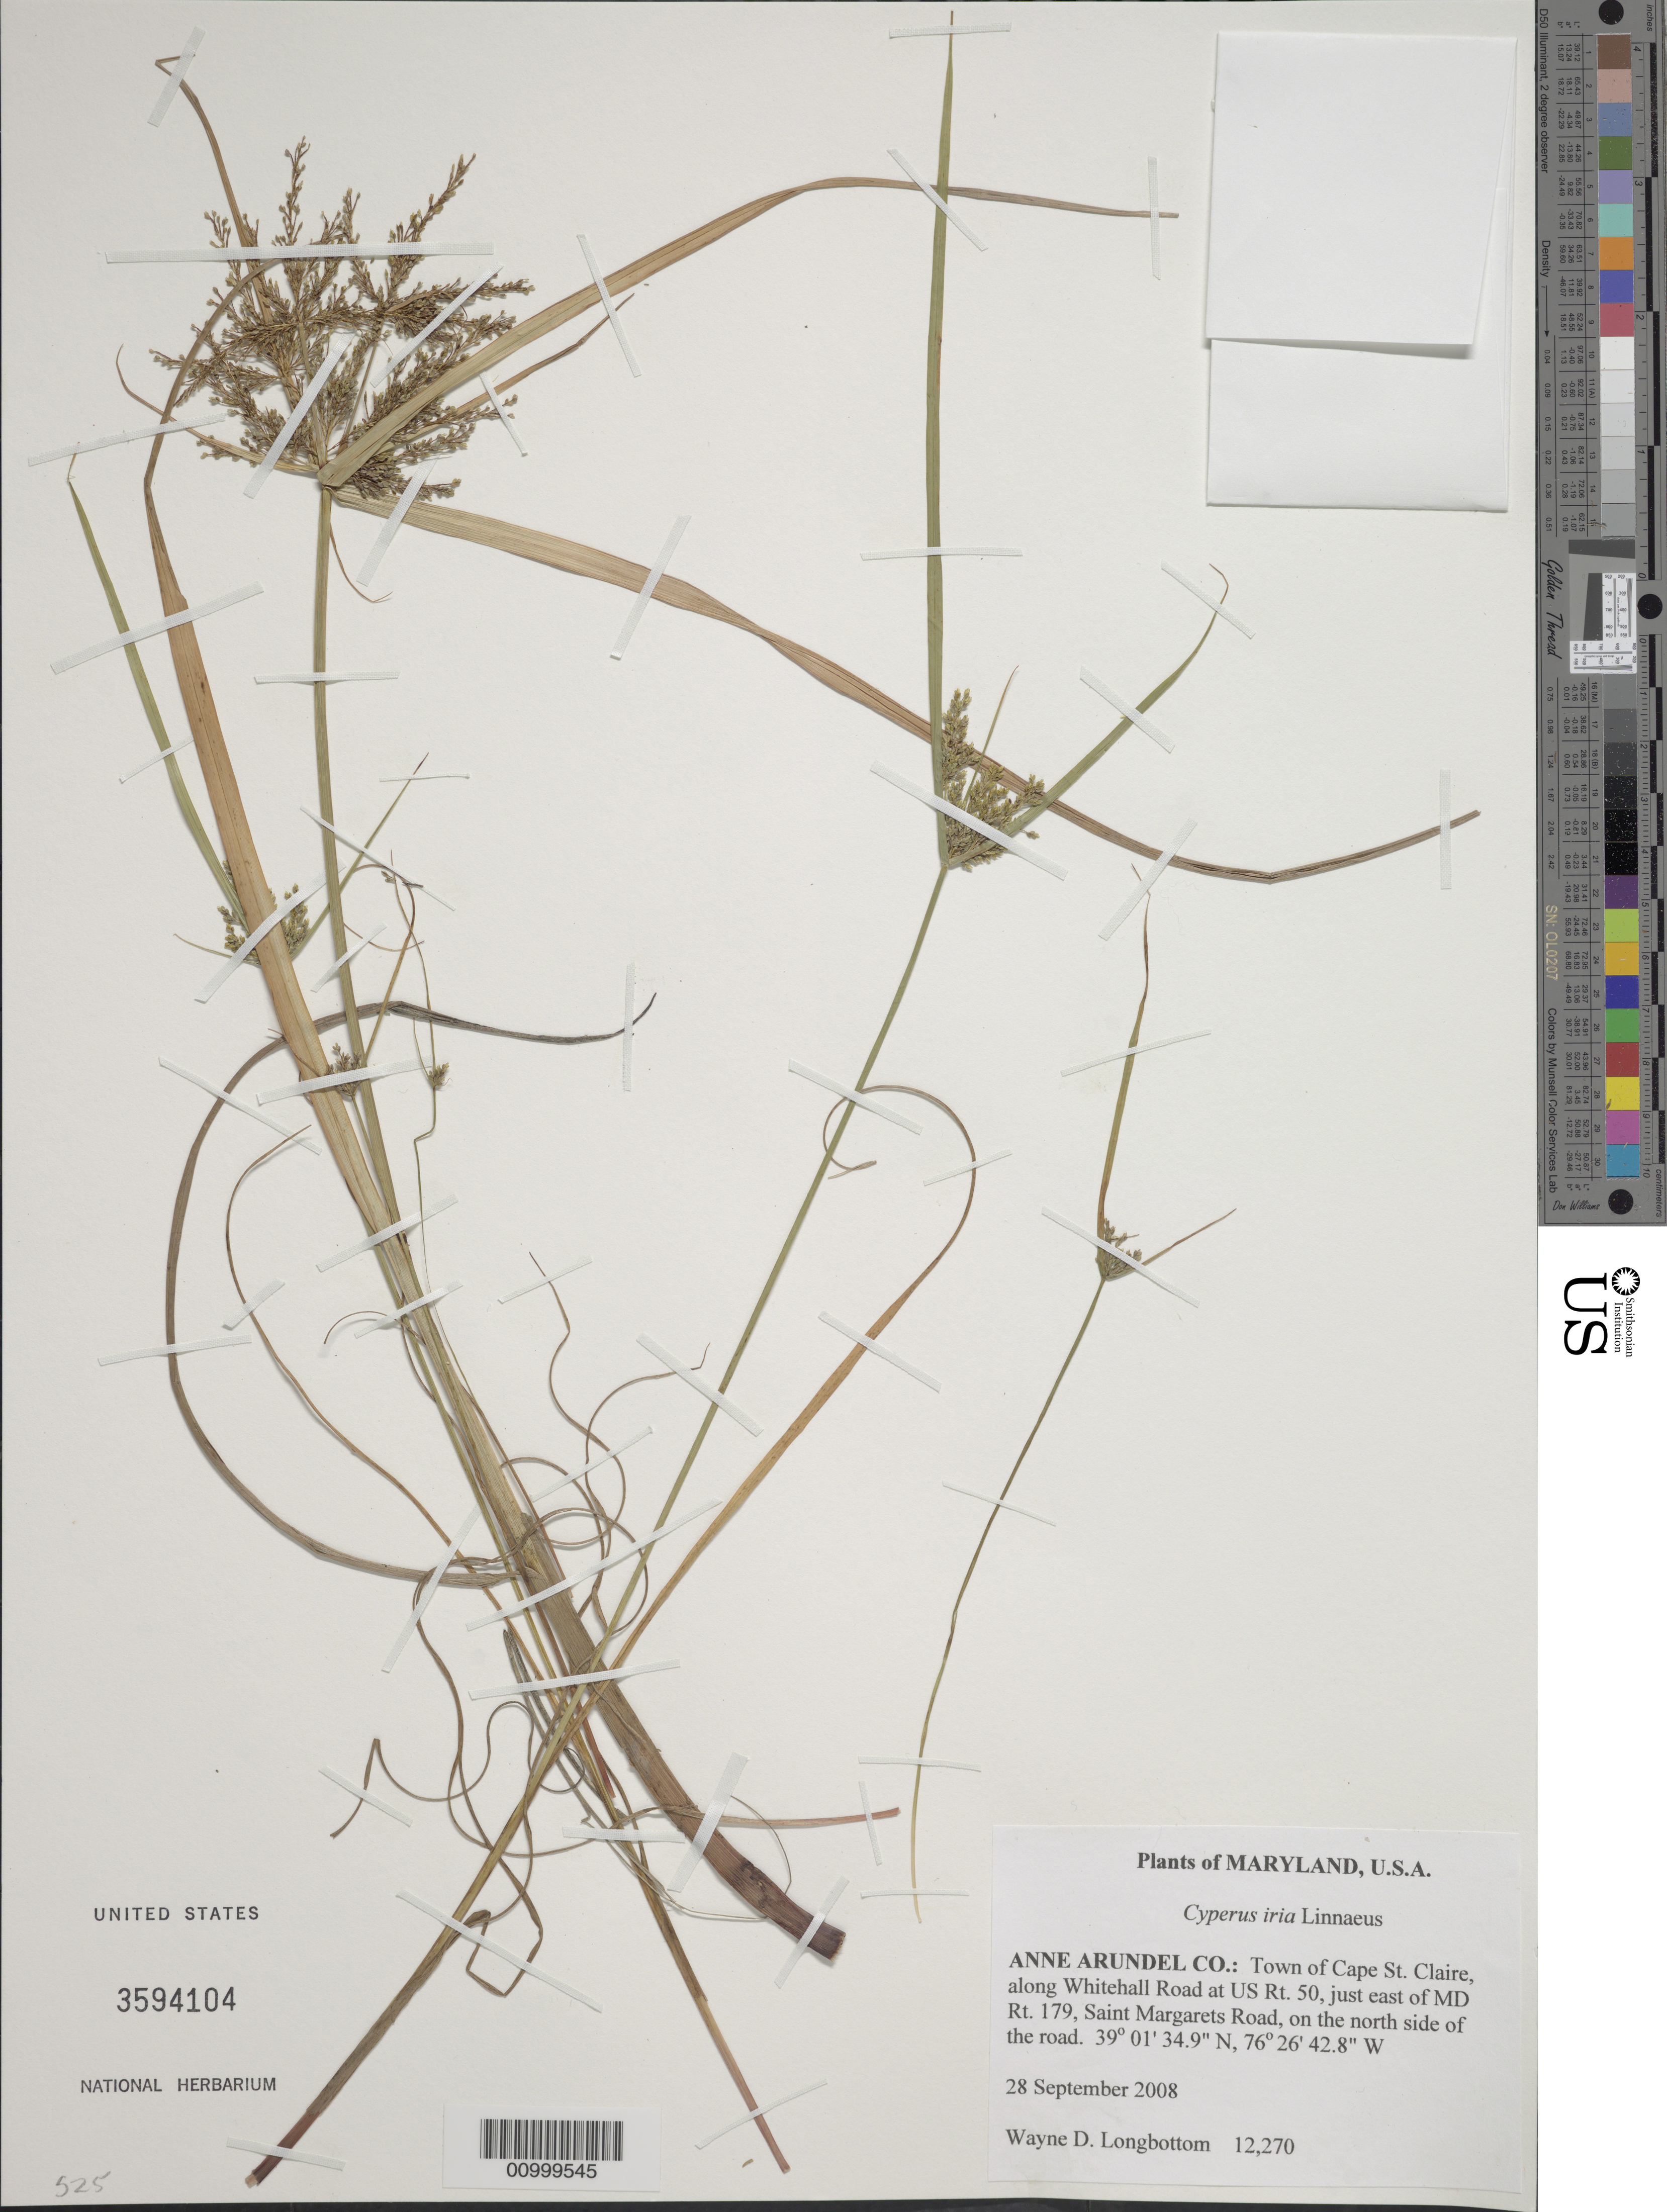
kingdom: Plantae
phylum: Tracheophyta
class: Liliopsida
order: Poales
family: Cyperaceae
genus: Cyperus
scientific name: Cyperus iria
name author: L.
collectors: W. D. Longbottom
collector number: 12270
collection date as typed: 28 Sep 2008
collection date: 2008-09-28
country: United States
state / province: Maryland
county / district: Anne Arundel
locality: Town of Cape St. Claire, along Whitehall Rd at US Rt. 50, just east of MD Rt. 179, Saint Margarets Road, on the south side of the road near Whitehall Road.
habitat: on the north side of the road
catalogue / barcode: US 3594104